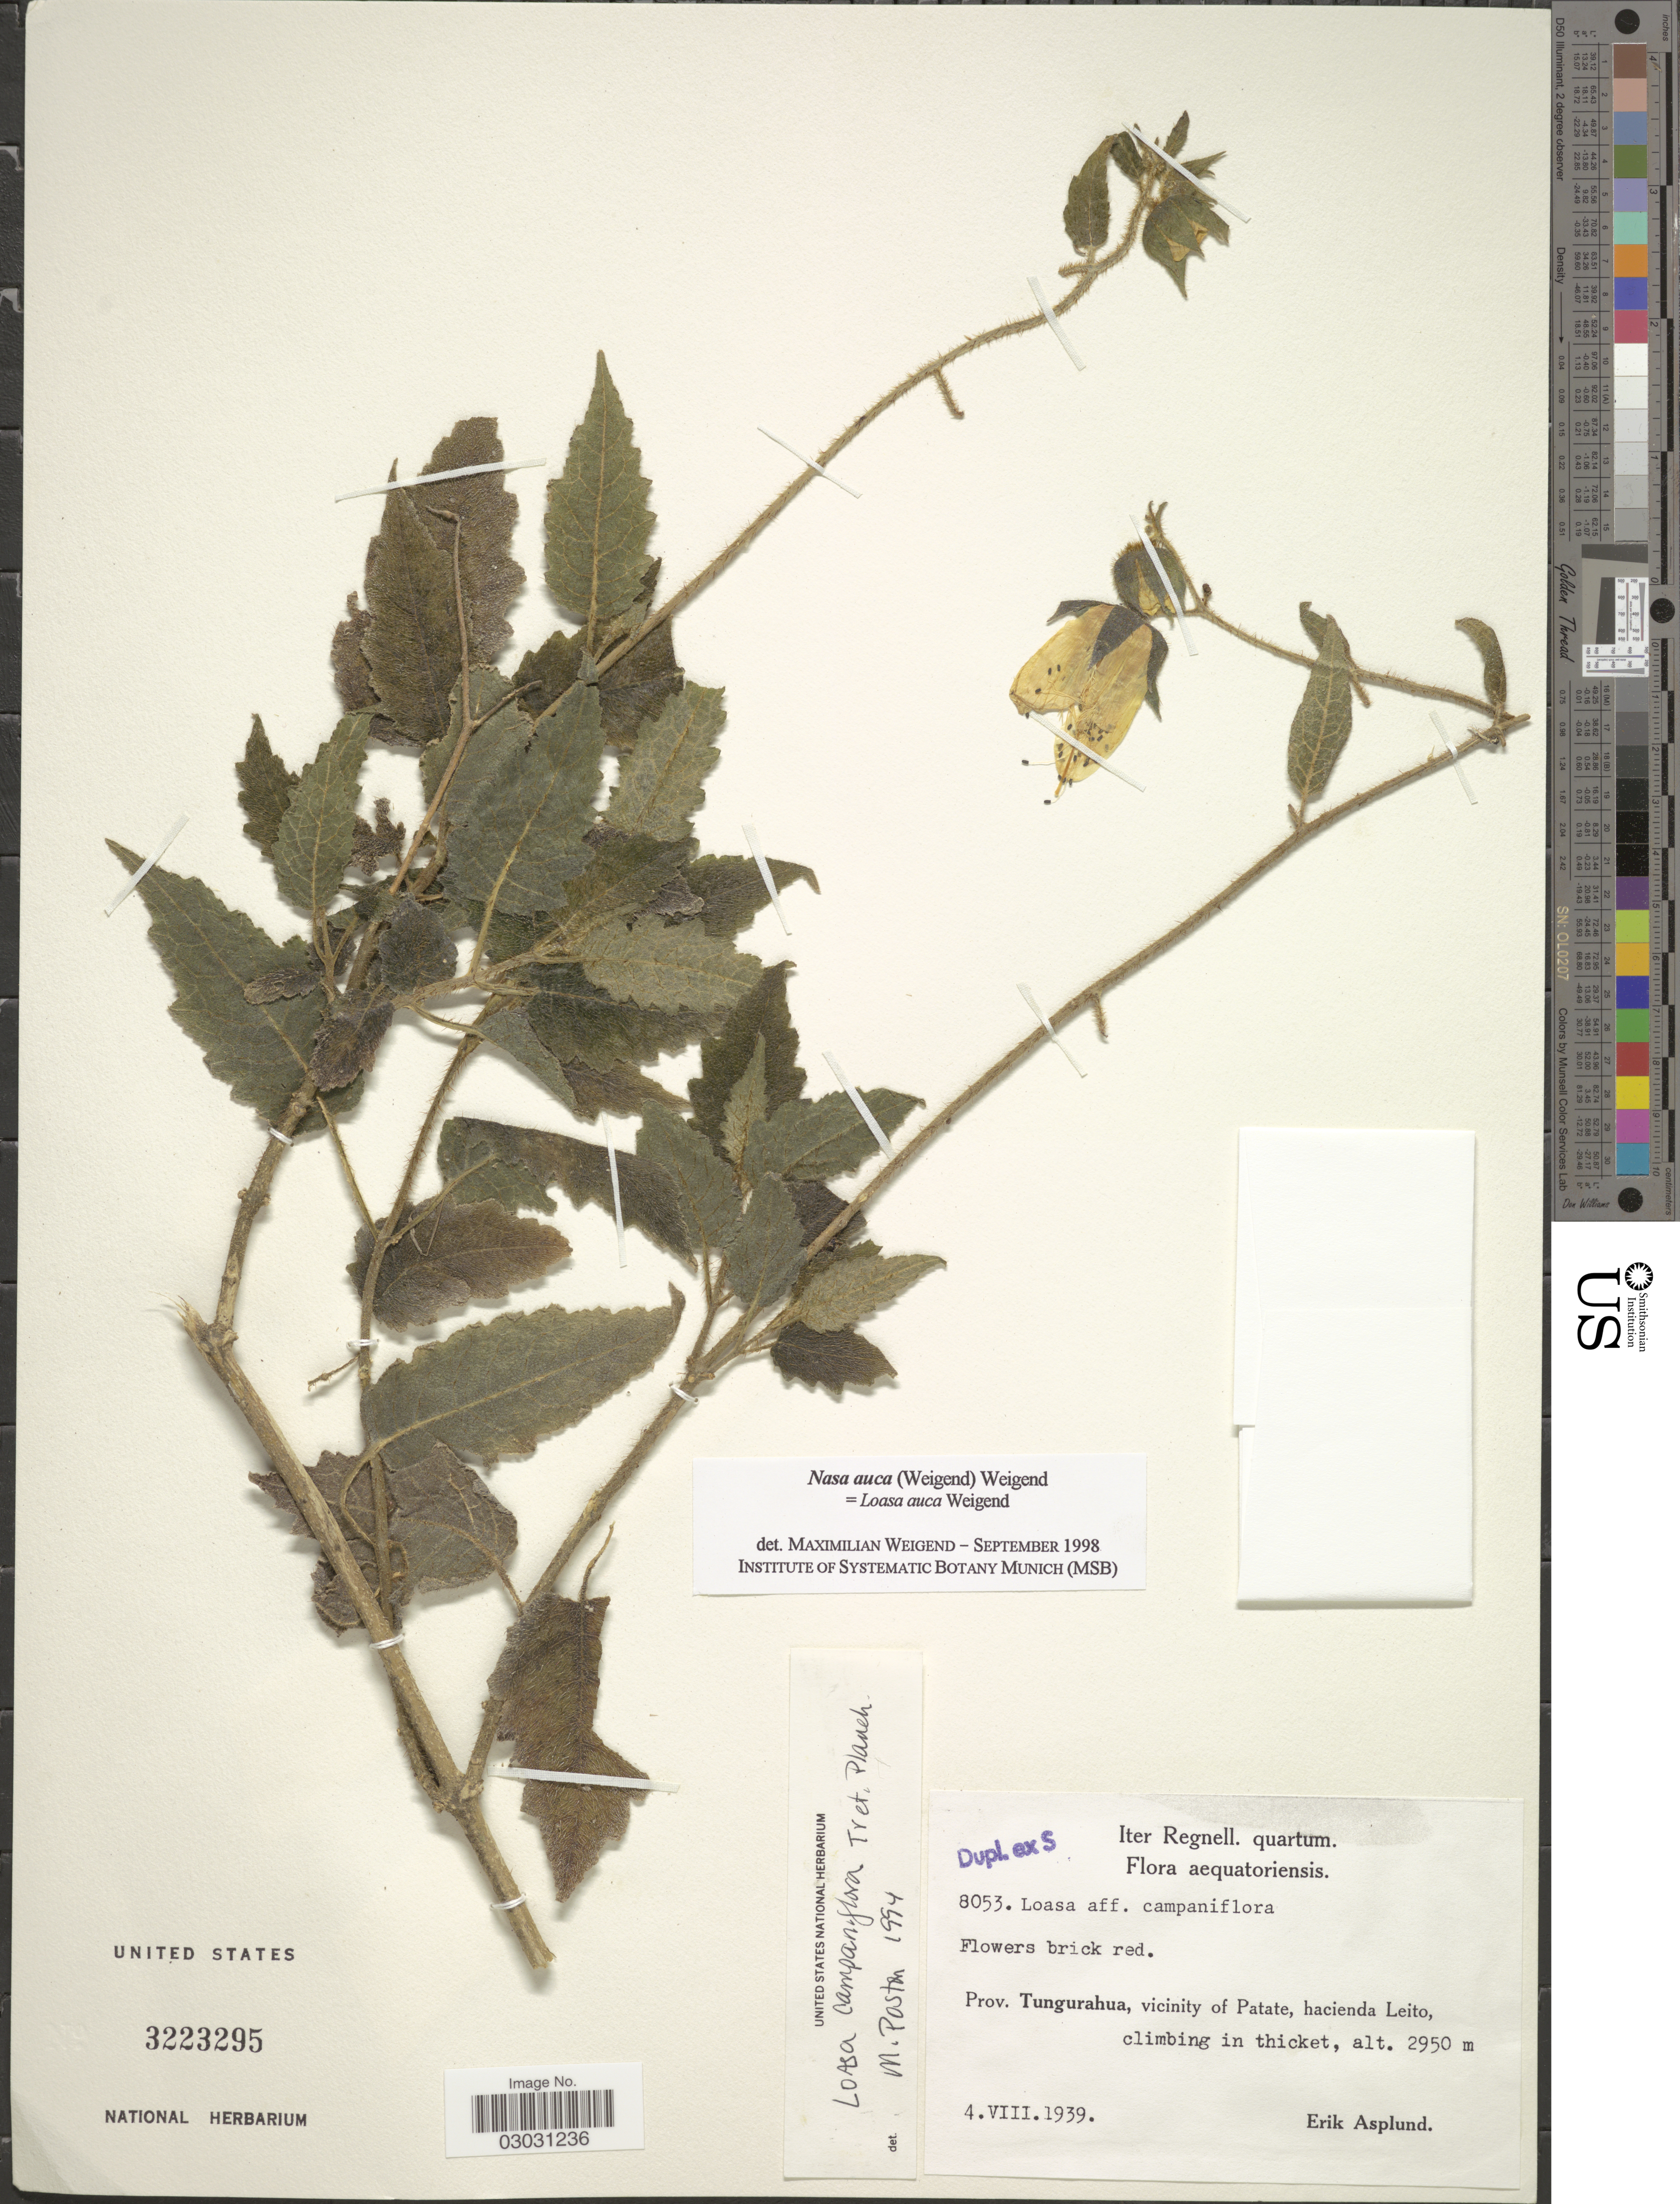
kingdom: Plantae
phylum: Tracheophyta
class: Magnoliopsida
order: Cornales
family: Loasaceae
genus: Nasa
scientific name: Nasa auca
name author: (Weigend) Weigend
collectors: E. Asplund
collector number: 8053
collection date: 1939-08-04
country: Ecuador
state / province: Tungurahua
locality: Prov. Tungurahua, vicinity of Patate, hacienda Leito.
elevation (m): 2950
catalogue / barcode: US 3223295